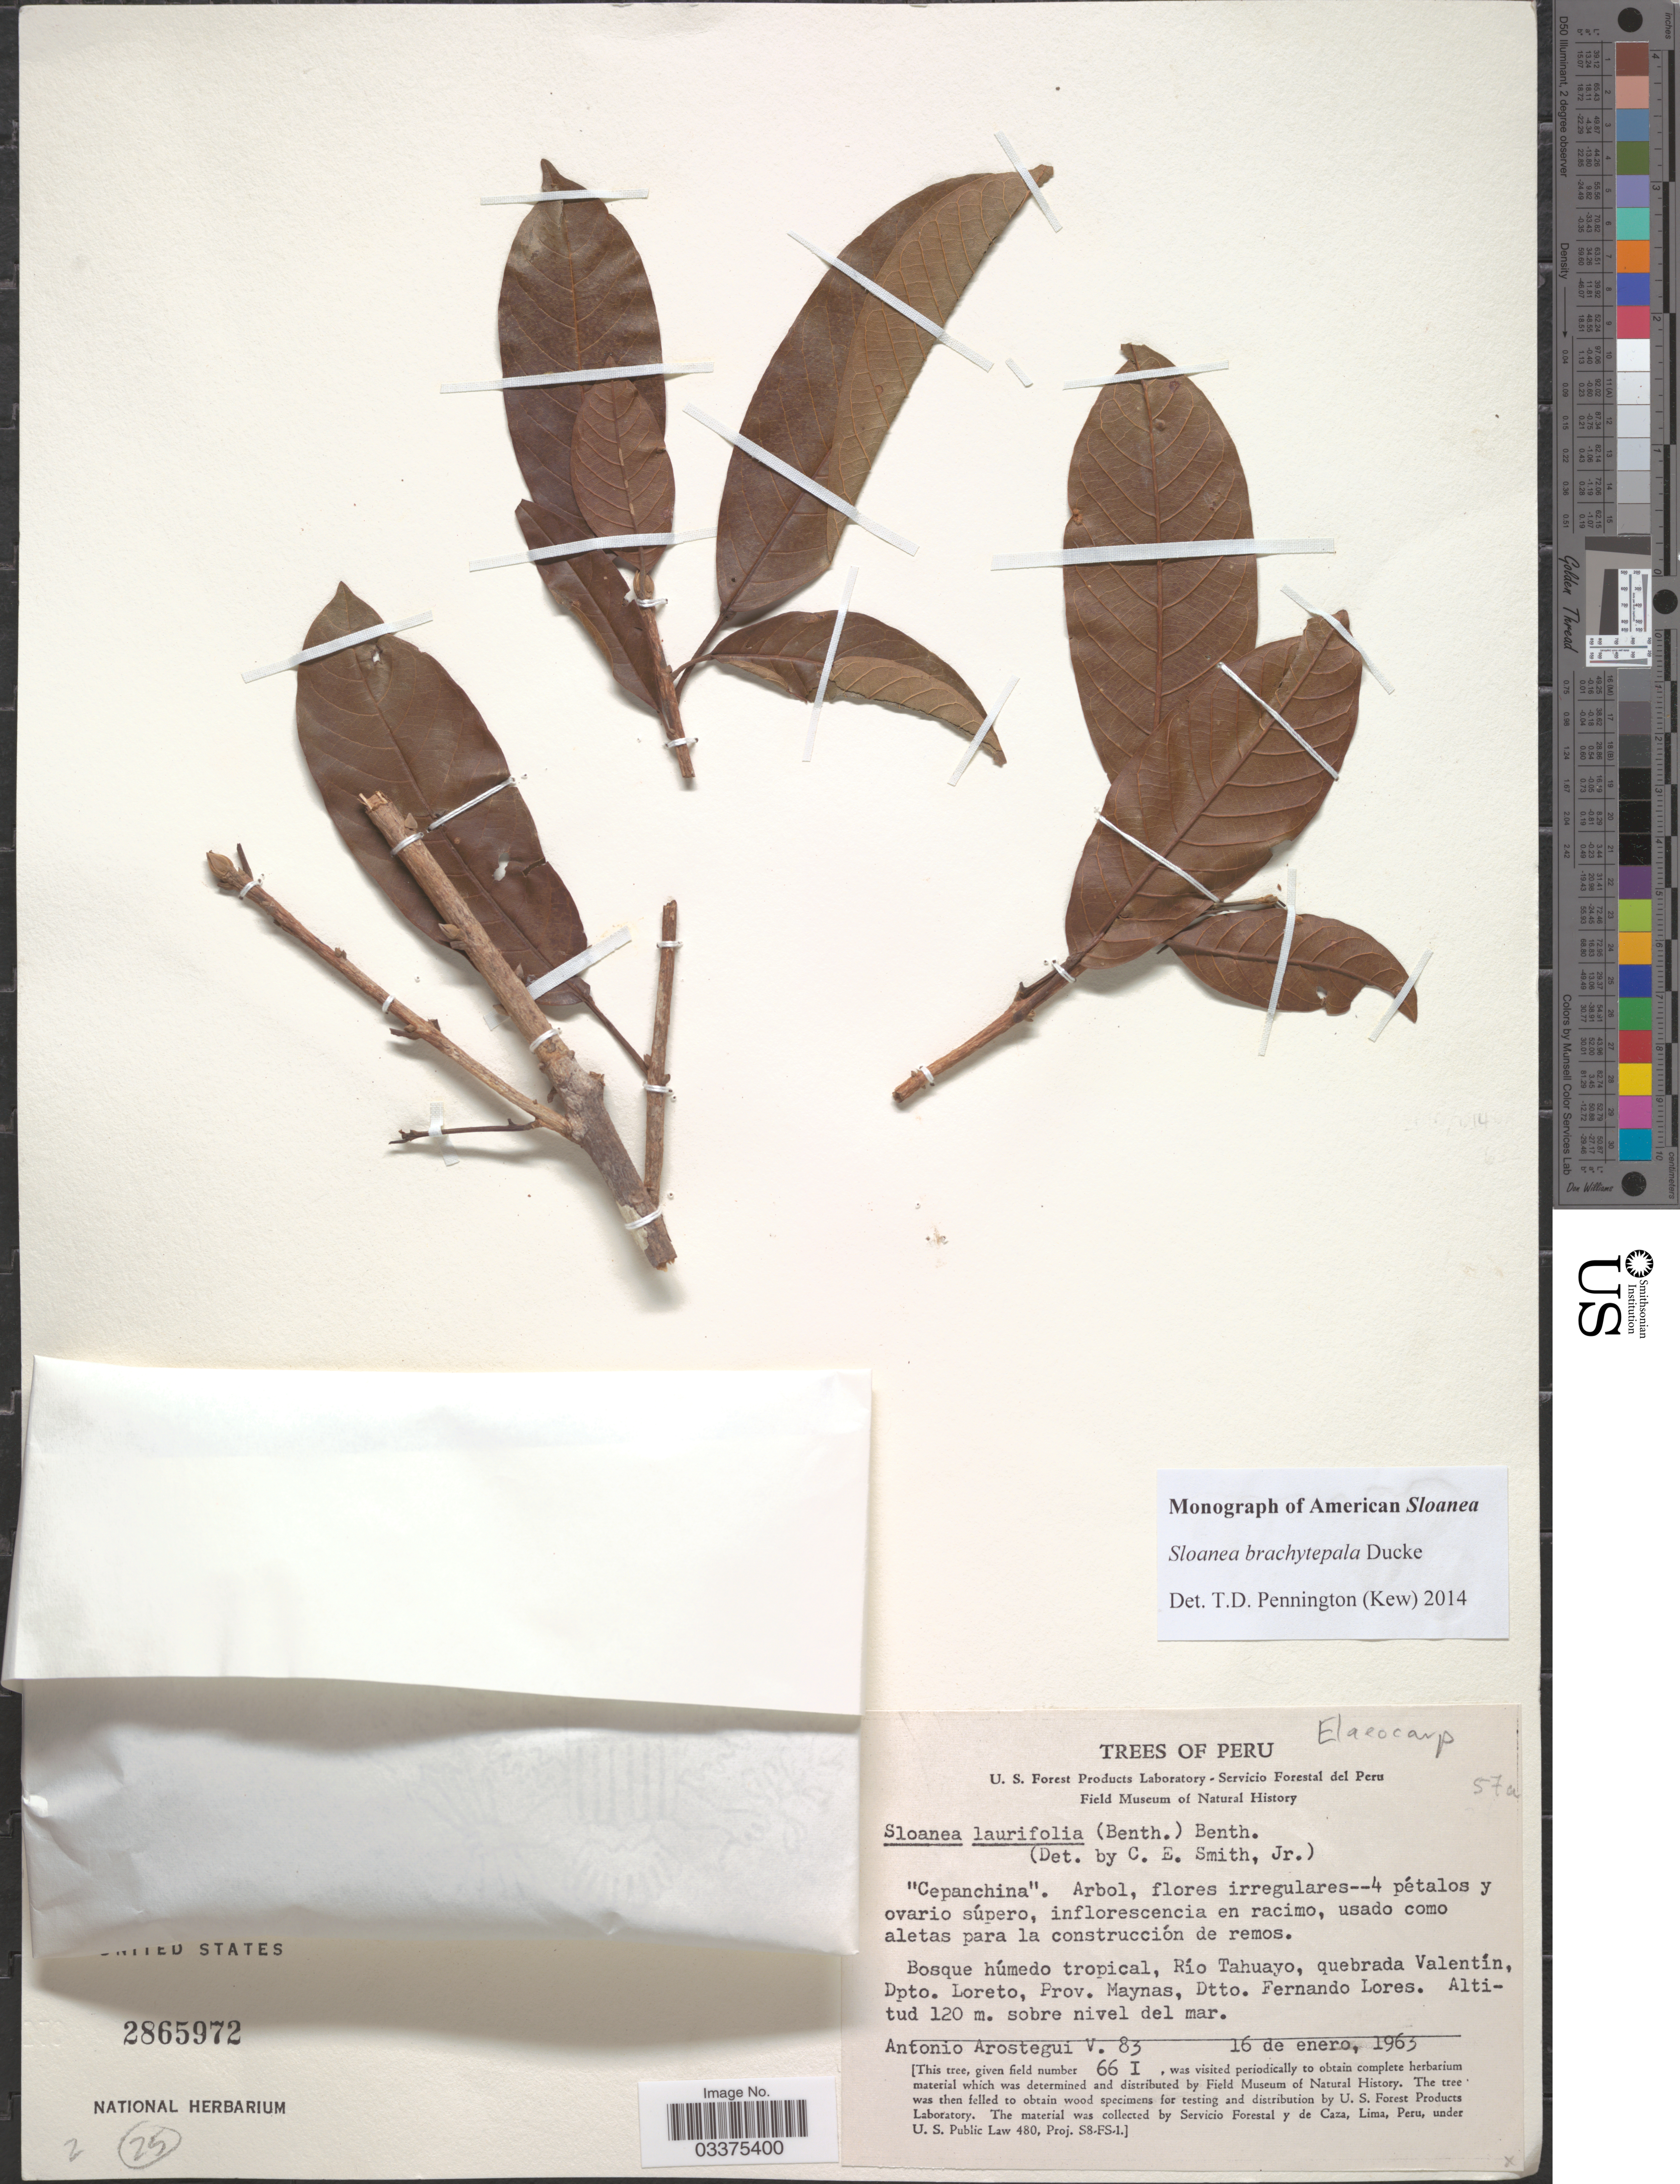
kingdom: Plantae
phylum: Tracheophyta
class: Magnoliopsida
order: Oxalidales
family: Elaeocarpaceae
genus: Sloanea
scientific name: Sloanea brachytepala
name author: Ducke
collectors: A. Arostegui V.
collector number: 83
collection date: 1963-01-16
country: Peru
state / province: Loreto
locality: Bosque húmedo tropical, Río Tahuayo, quebrada Valentín, Dpto. Loreto, Prov. Maynas, Dtto. Fernando Lores.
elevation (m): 120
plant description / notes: Fruit temporarily sampled for micro-CT scanning.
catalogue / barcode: US 2865972